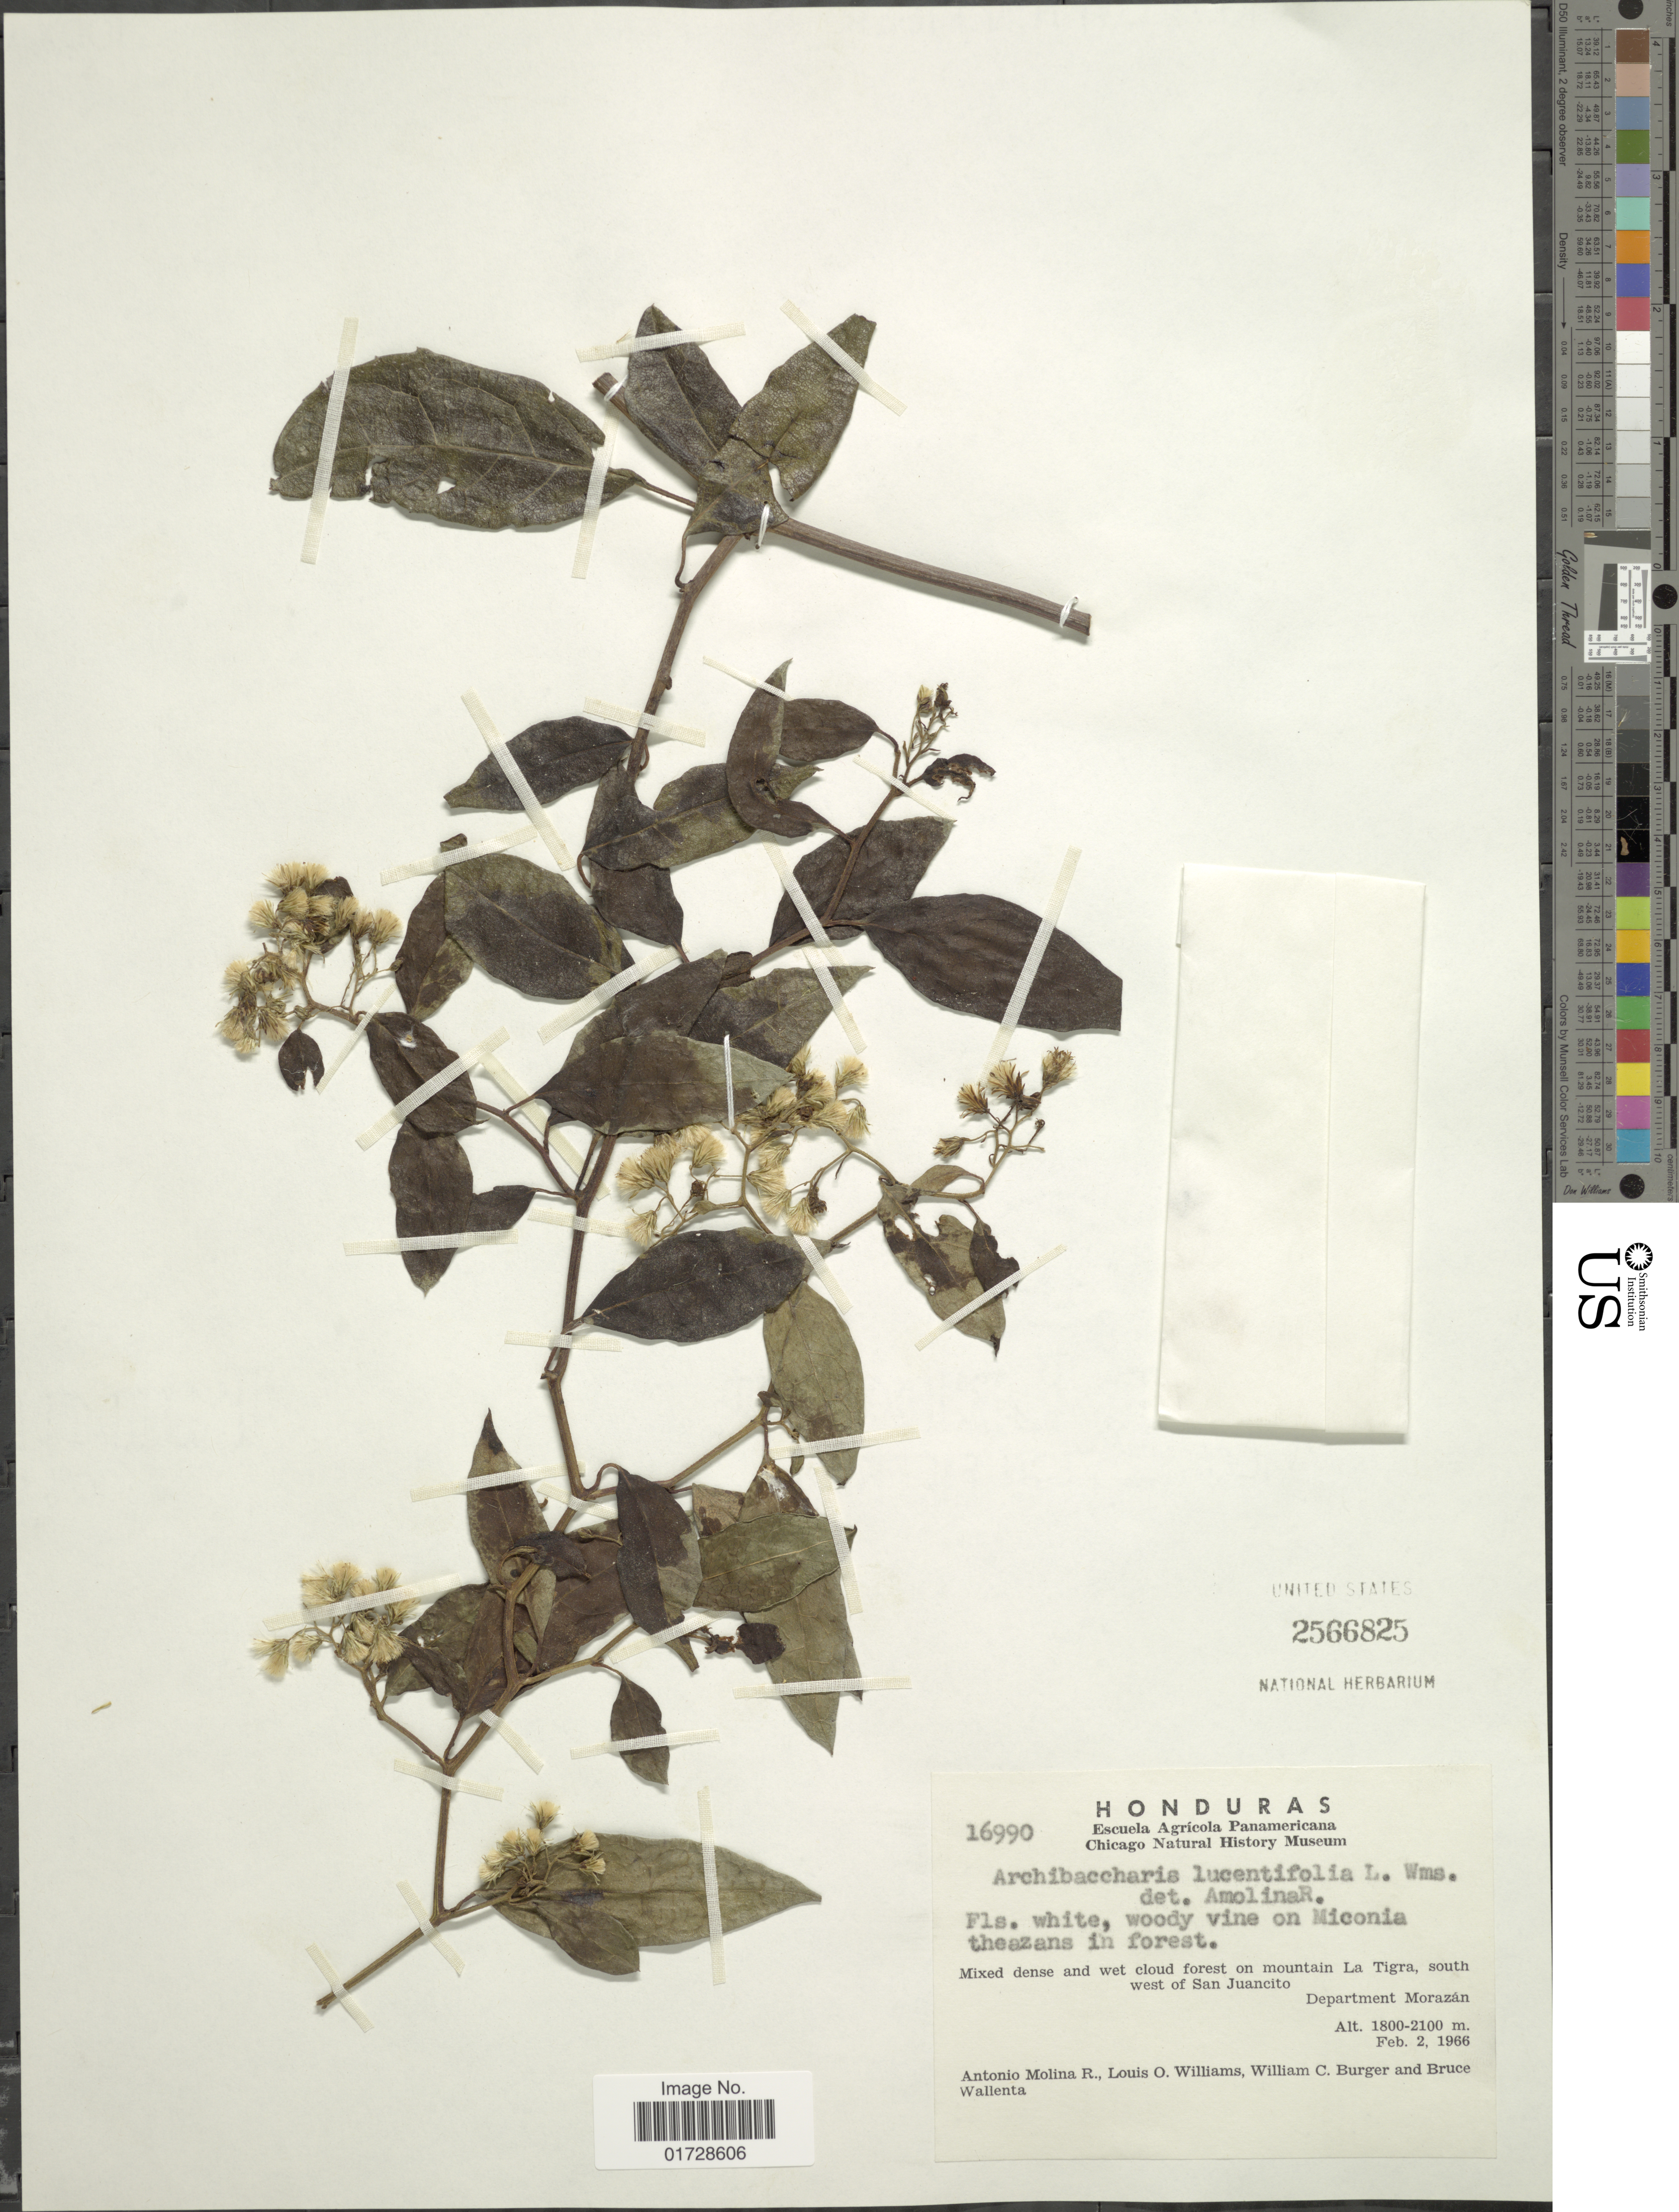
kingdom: Plantae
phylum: Tracheophyta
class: Magnoliopsida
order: Asterales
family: Asteraceae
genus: Archibaccharis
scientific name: Archibaccharis lucentifolia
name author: L.O. Williams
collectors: A. Molina R., L. O. Williams, W. Burger & B. Wallenta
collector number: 16990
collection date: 1966-02-02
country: Honduras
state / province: Fco. Morazán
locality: Mountain La Tigra, south west of San Juancito, Department Morazan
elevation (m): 1800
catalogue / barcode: US 2566825